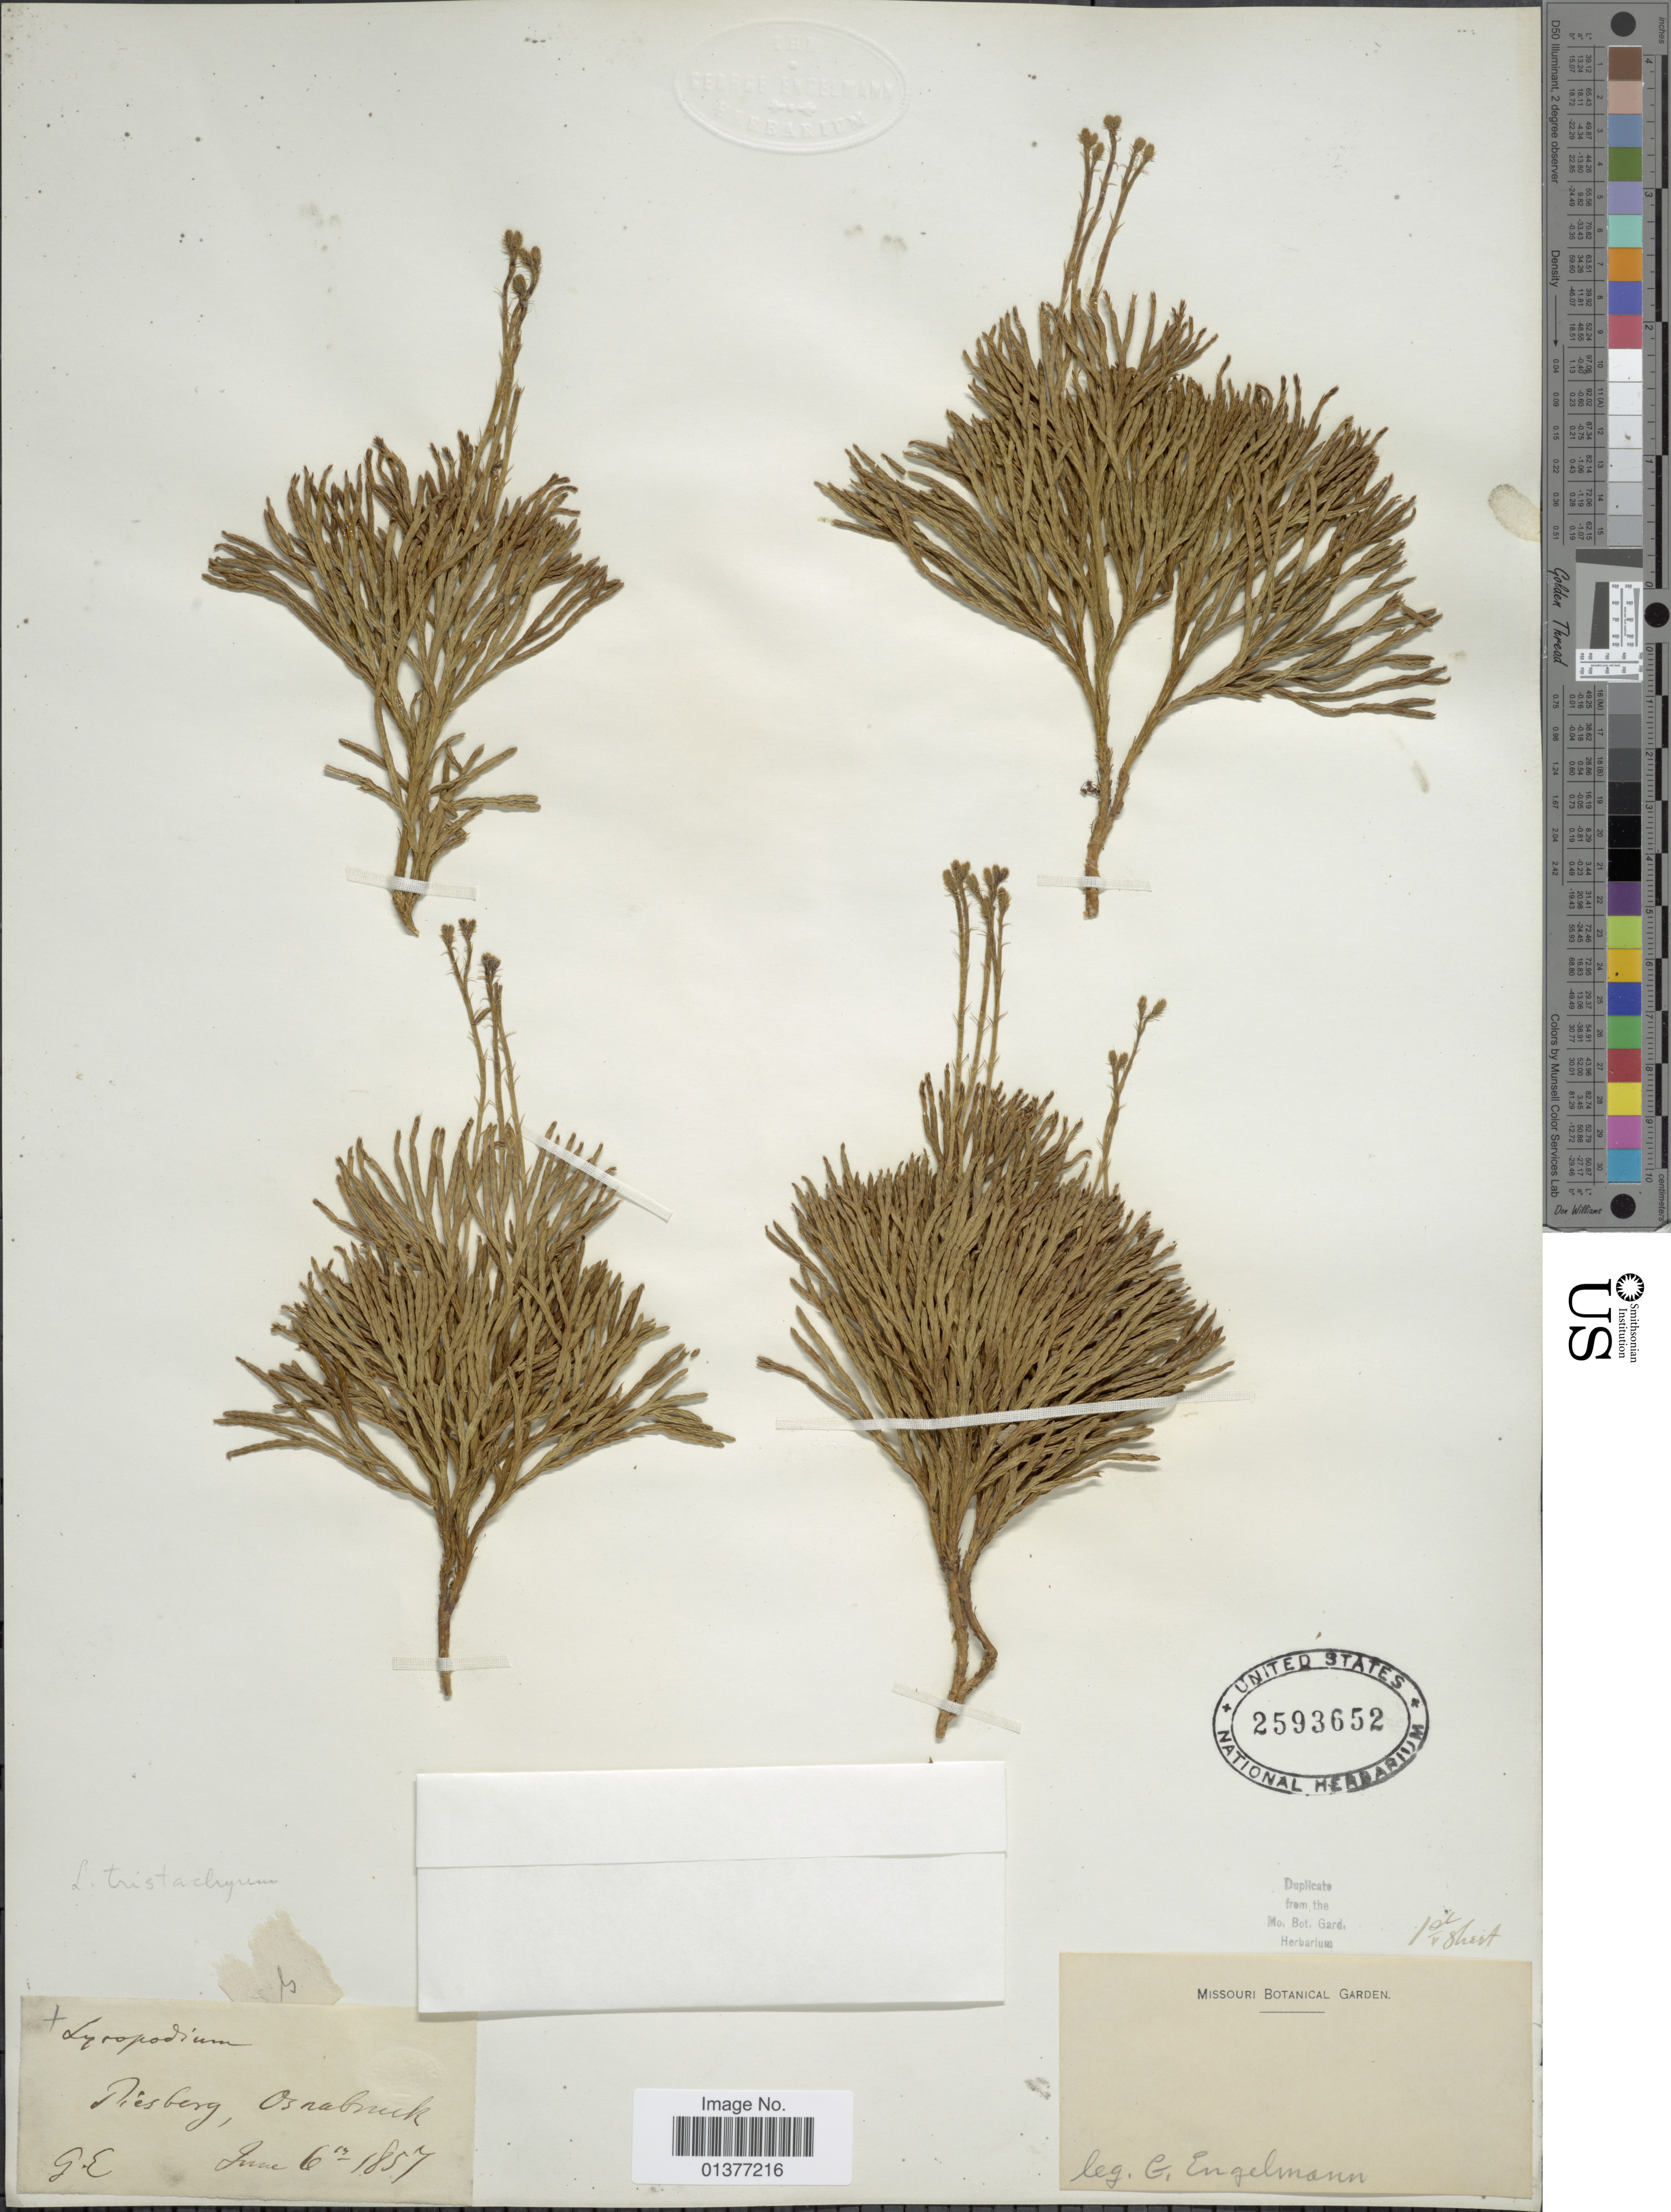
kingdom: Plantae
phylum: Tracheophyta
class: Lycopodiopsida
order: Lycopodiales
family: Lycopodiaceae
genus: Diphasiastrum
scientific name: Diphasiastrum tristachyum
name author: (Pursh) Holub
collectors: G. Engelmann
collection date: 1857-06-06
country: Germany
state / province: Niedersachsen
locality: Presberg, Osnabruck [interpreted]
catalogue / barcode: US 2593652